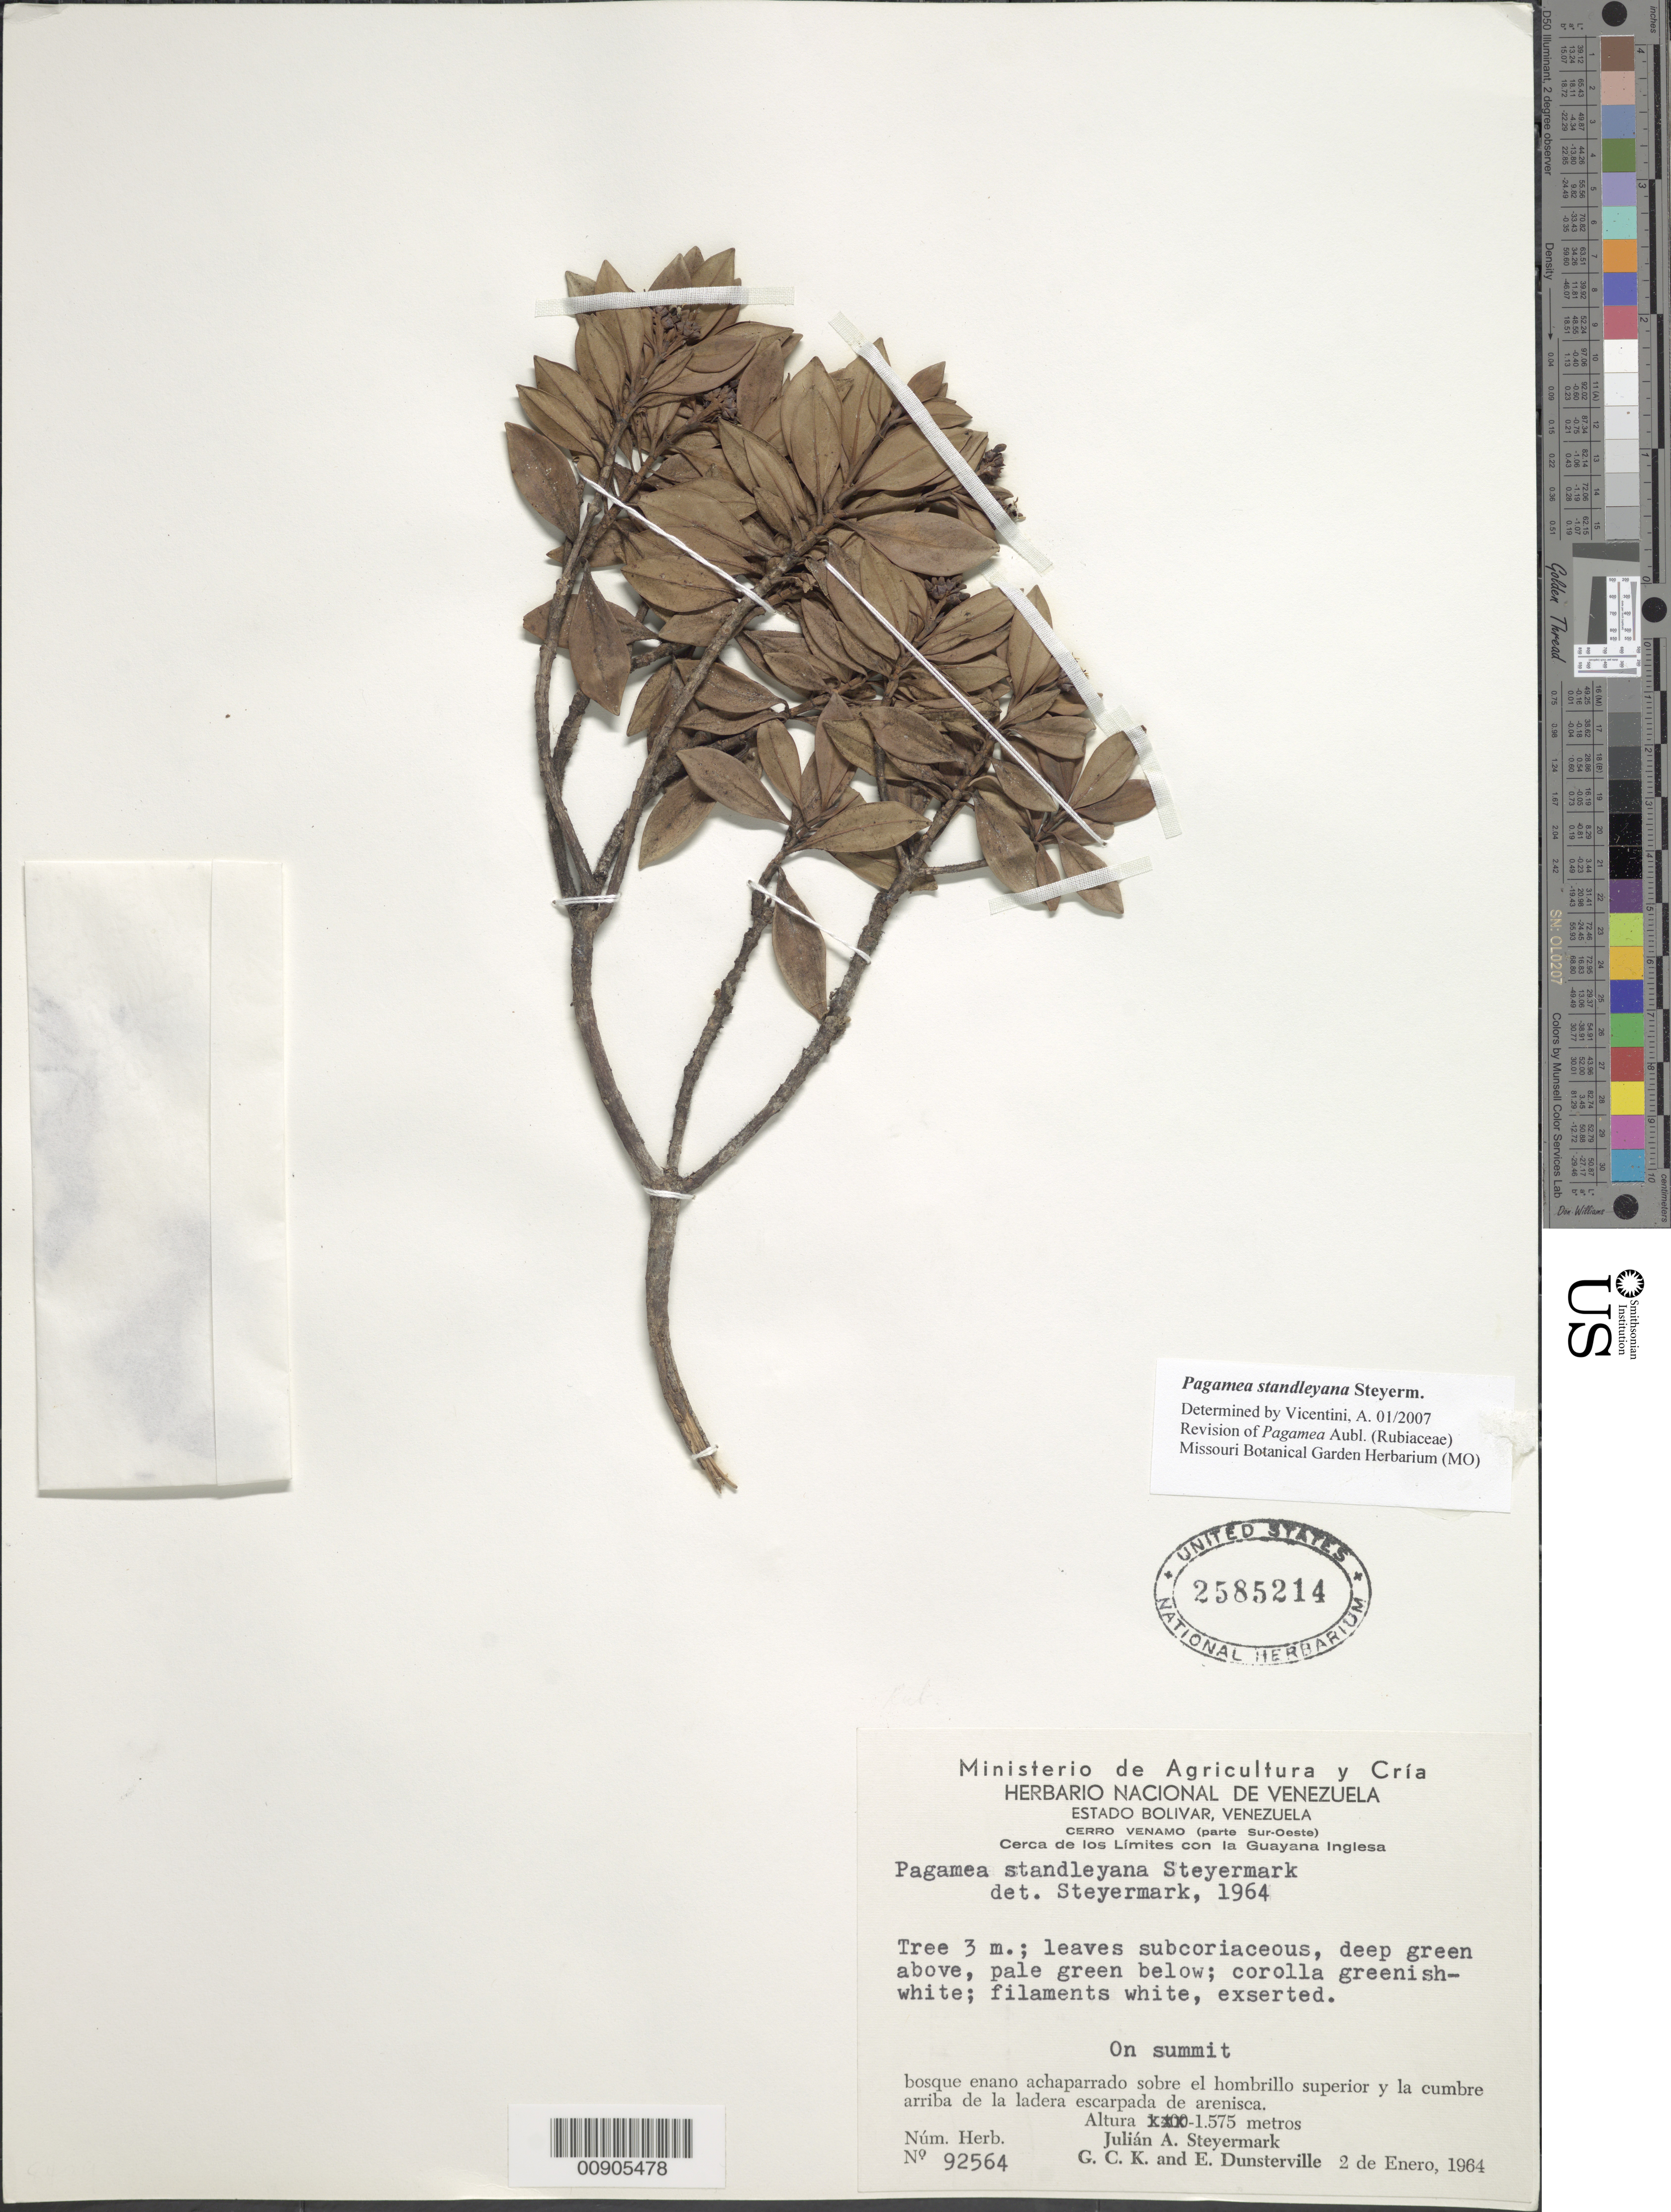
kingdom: Plantae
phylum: Tracheophyta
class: Magnoliopsida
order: Gentianales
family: Rubiaceae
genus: Pagamea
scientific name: Pagamea standleyana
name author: Steyerm.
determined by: Vicentini, A.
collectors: J. Steyermark, G. C. K. Dunsterville & E. Dunsterville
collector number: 92564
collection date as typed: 2-Jan-64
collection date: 1964-01-02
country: Venezuela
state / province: Bolívar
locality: Cerro Venamo, cerca de los limites con la Guayana Inglesa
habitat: Bosque enano achaparrado sobre el hombrillo superior y la cumbre arriba de la ladera escarpada de arenisca; on summit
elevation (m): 1575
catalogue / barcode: US 2585214